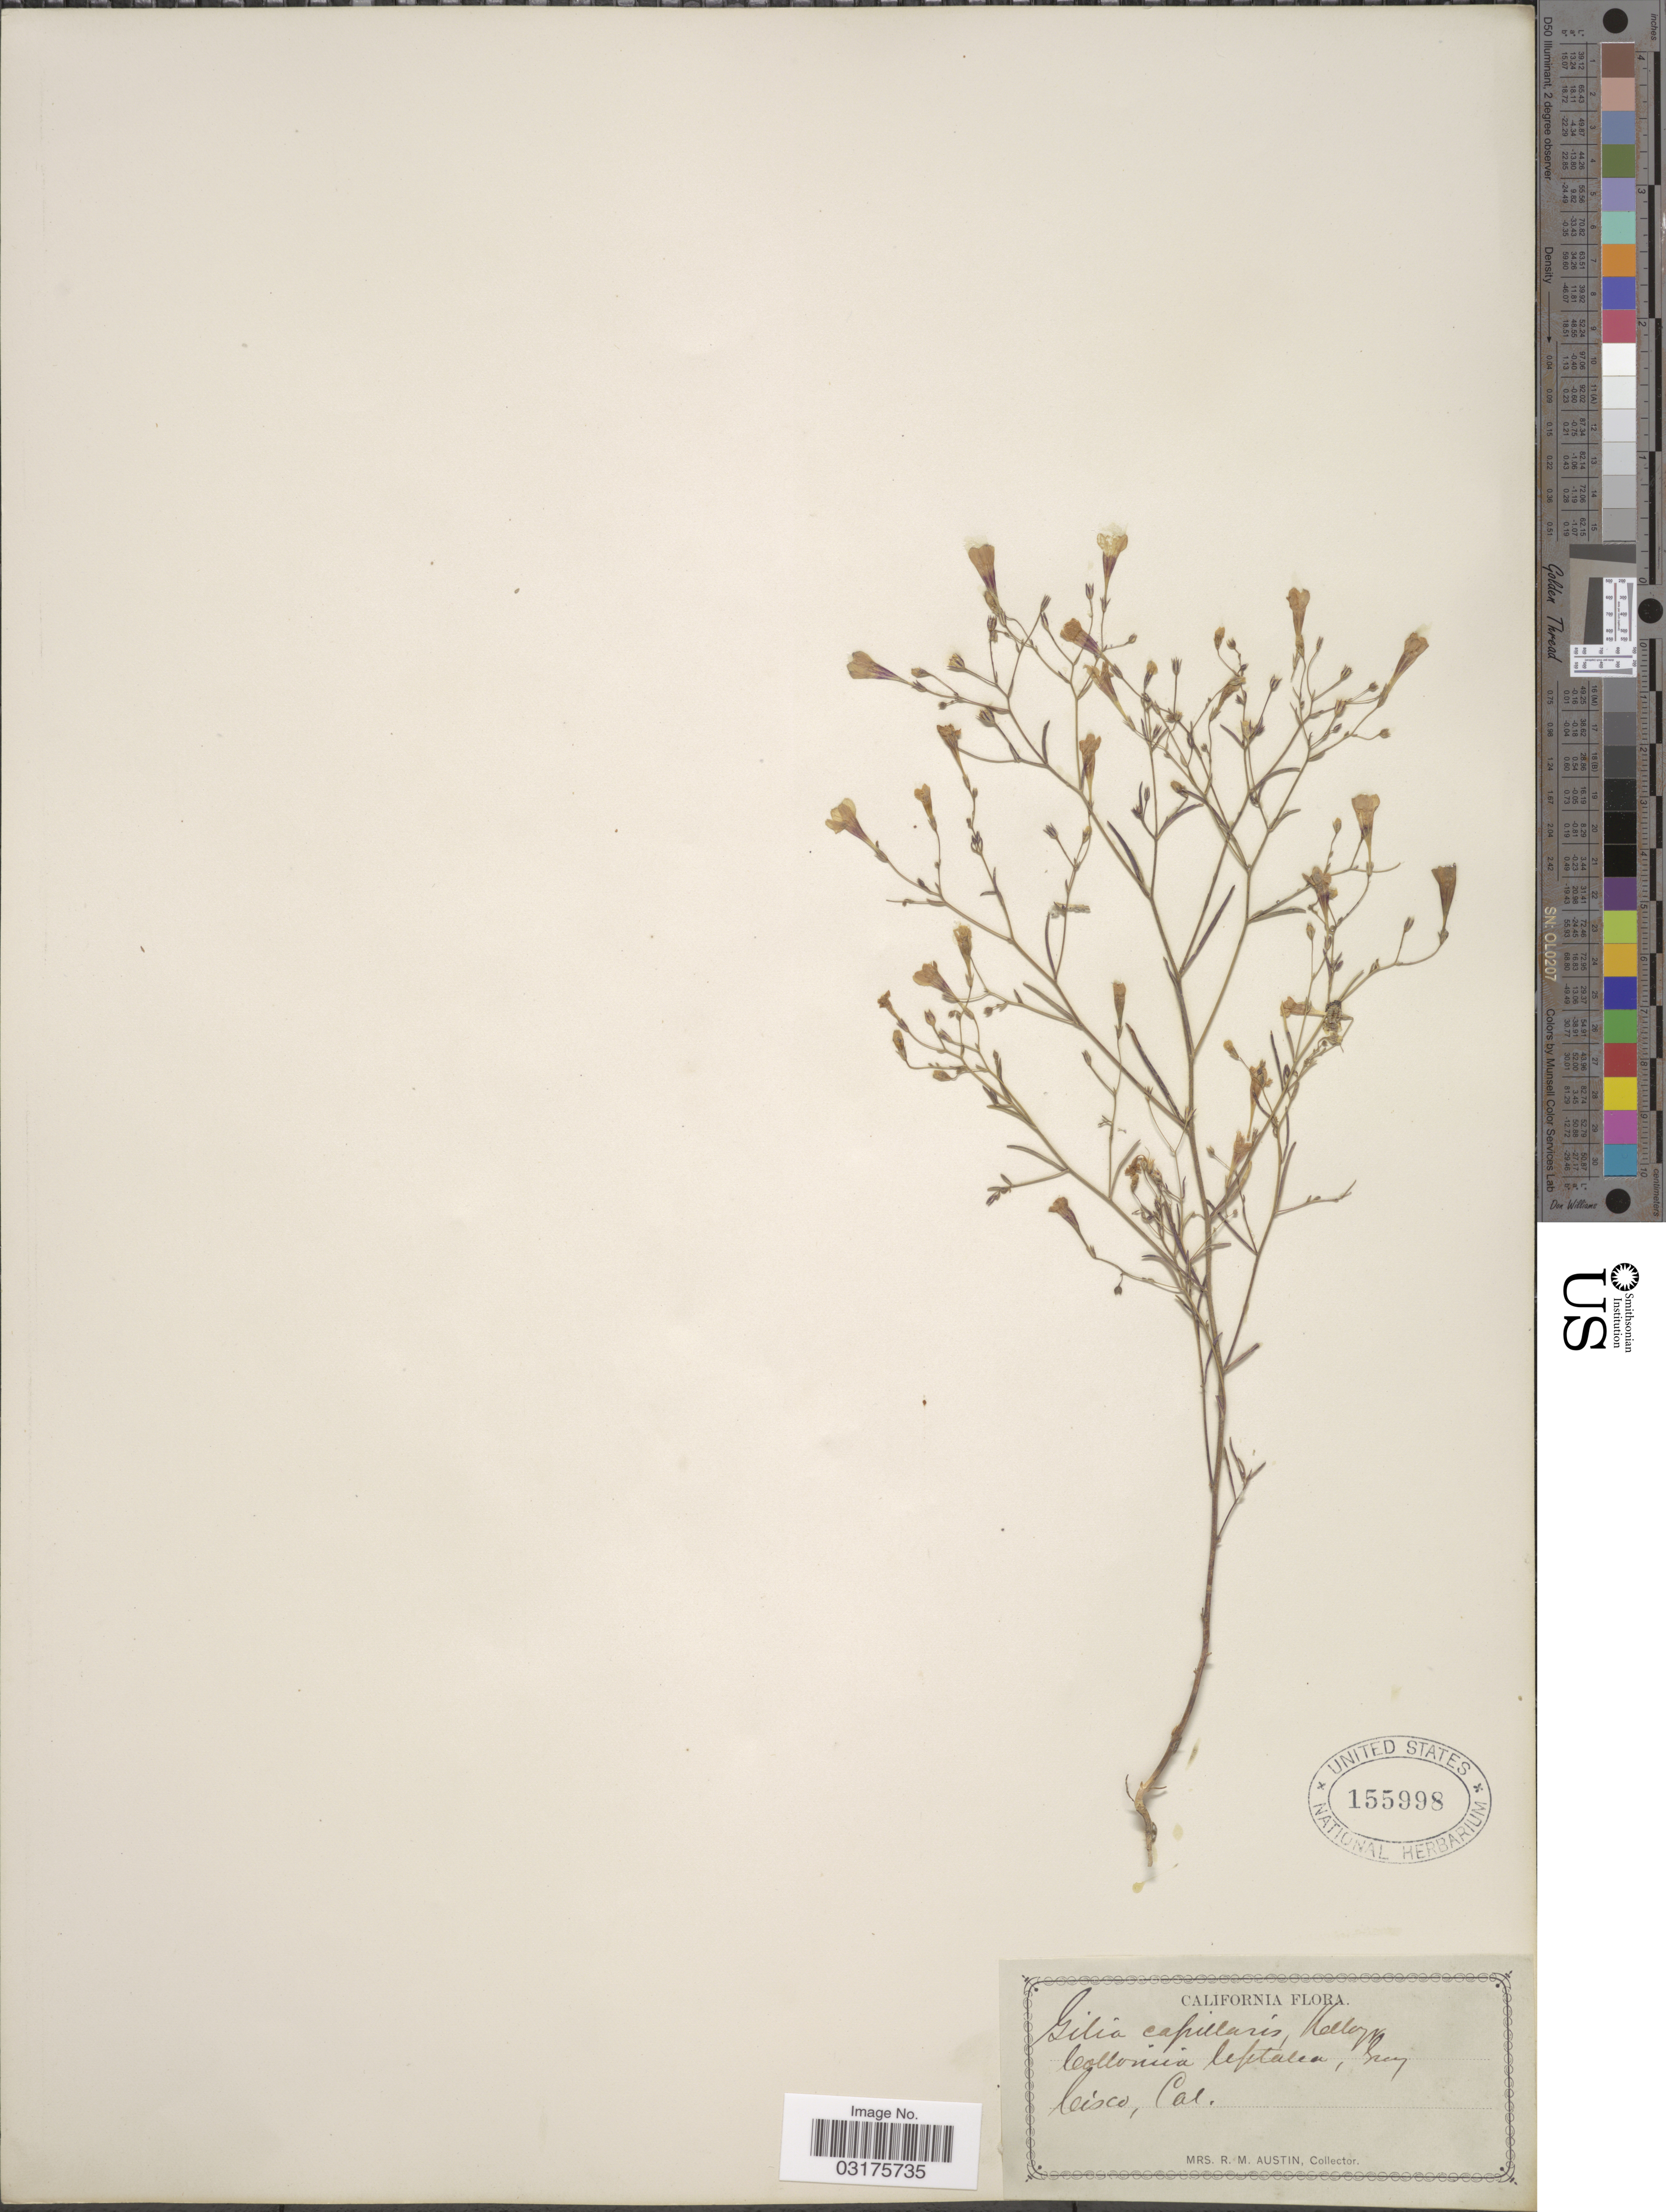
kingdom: Plantae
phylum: Tracheophyta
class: Magnoliopsida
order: Ericales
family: Polemoniaceae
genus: Navarretia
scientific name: Navarretia leptalea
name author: (A. Gray) L.A. Johnson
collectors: R. Austin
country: United States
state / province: California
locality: Cisco.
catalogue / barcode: US 155998